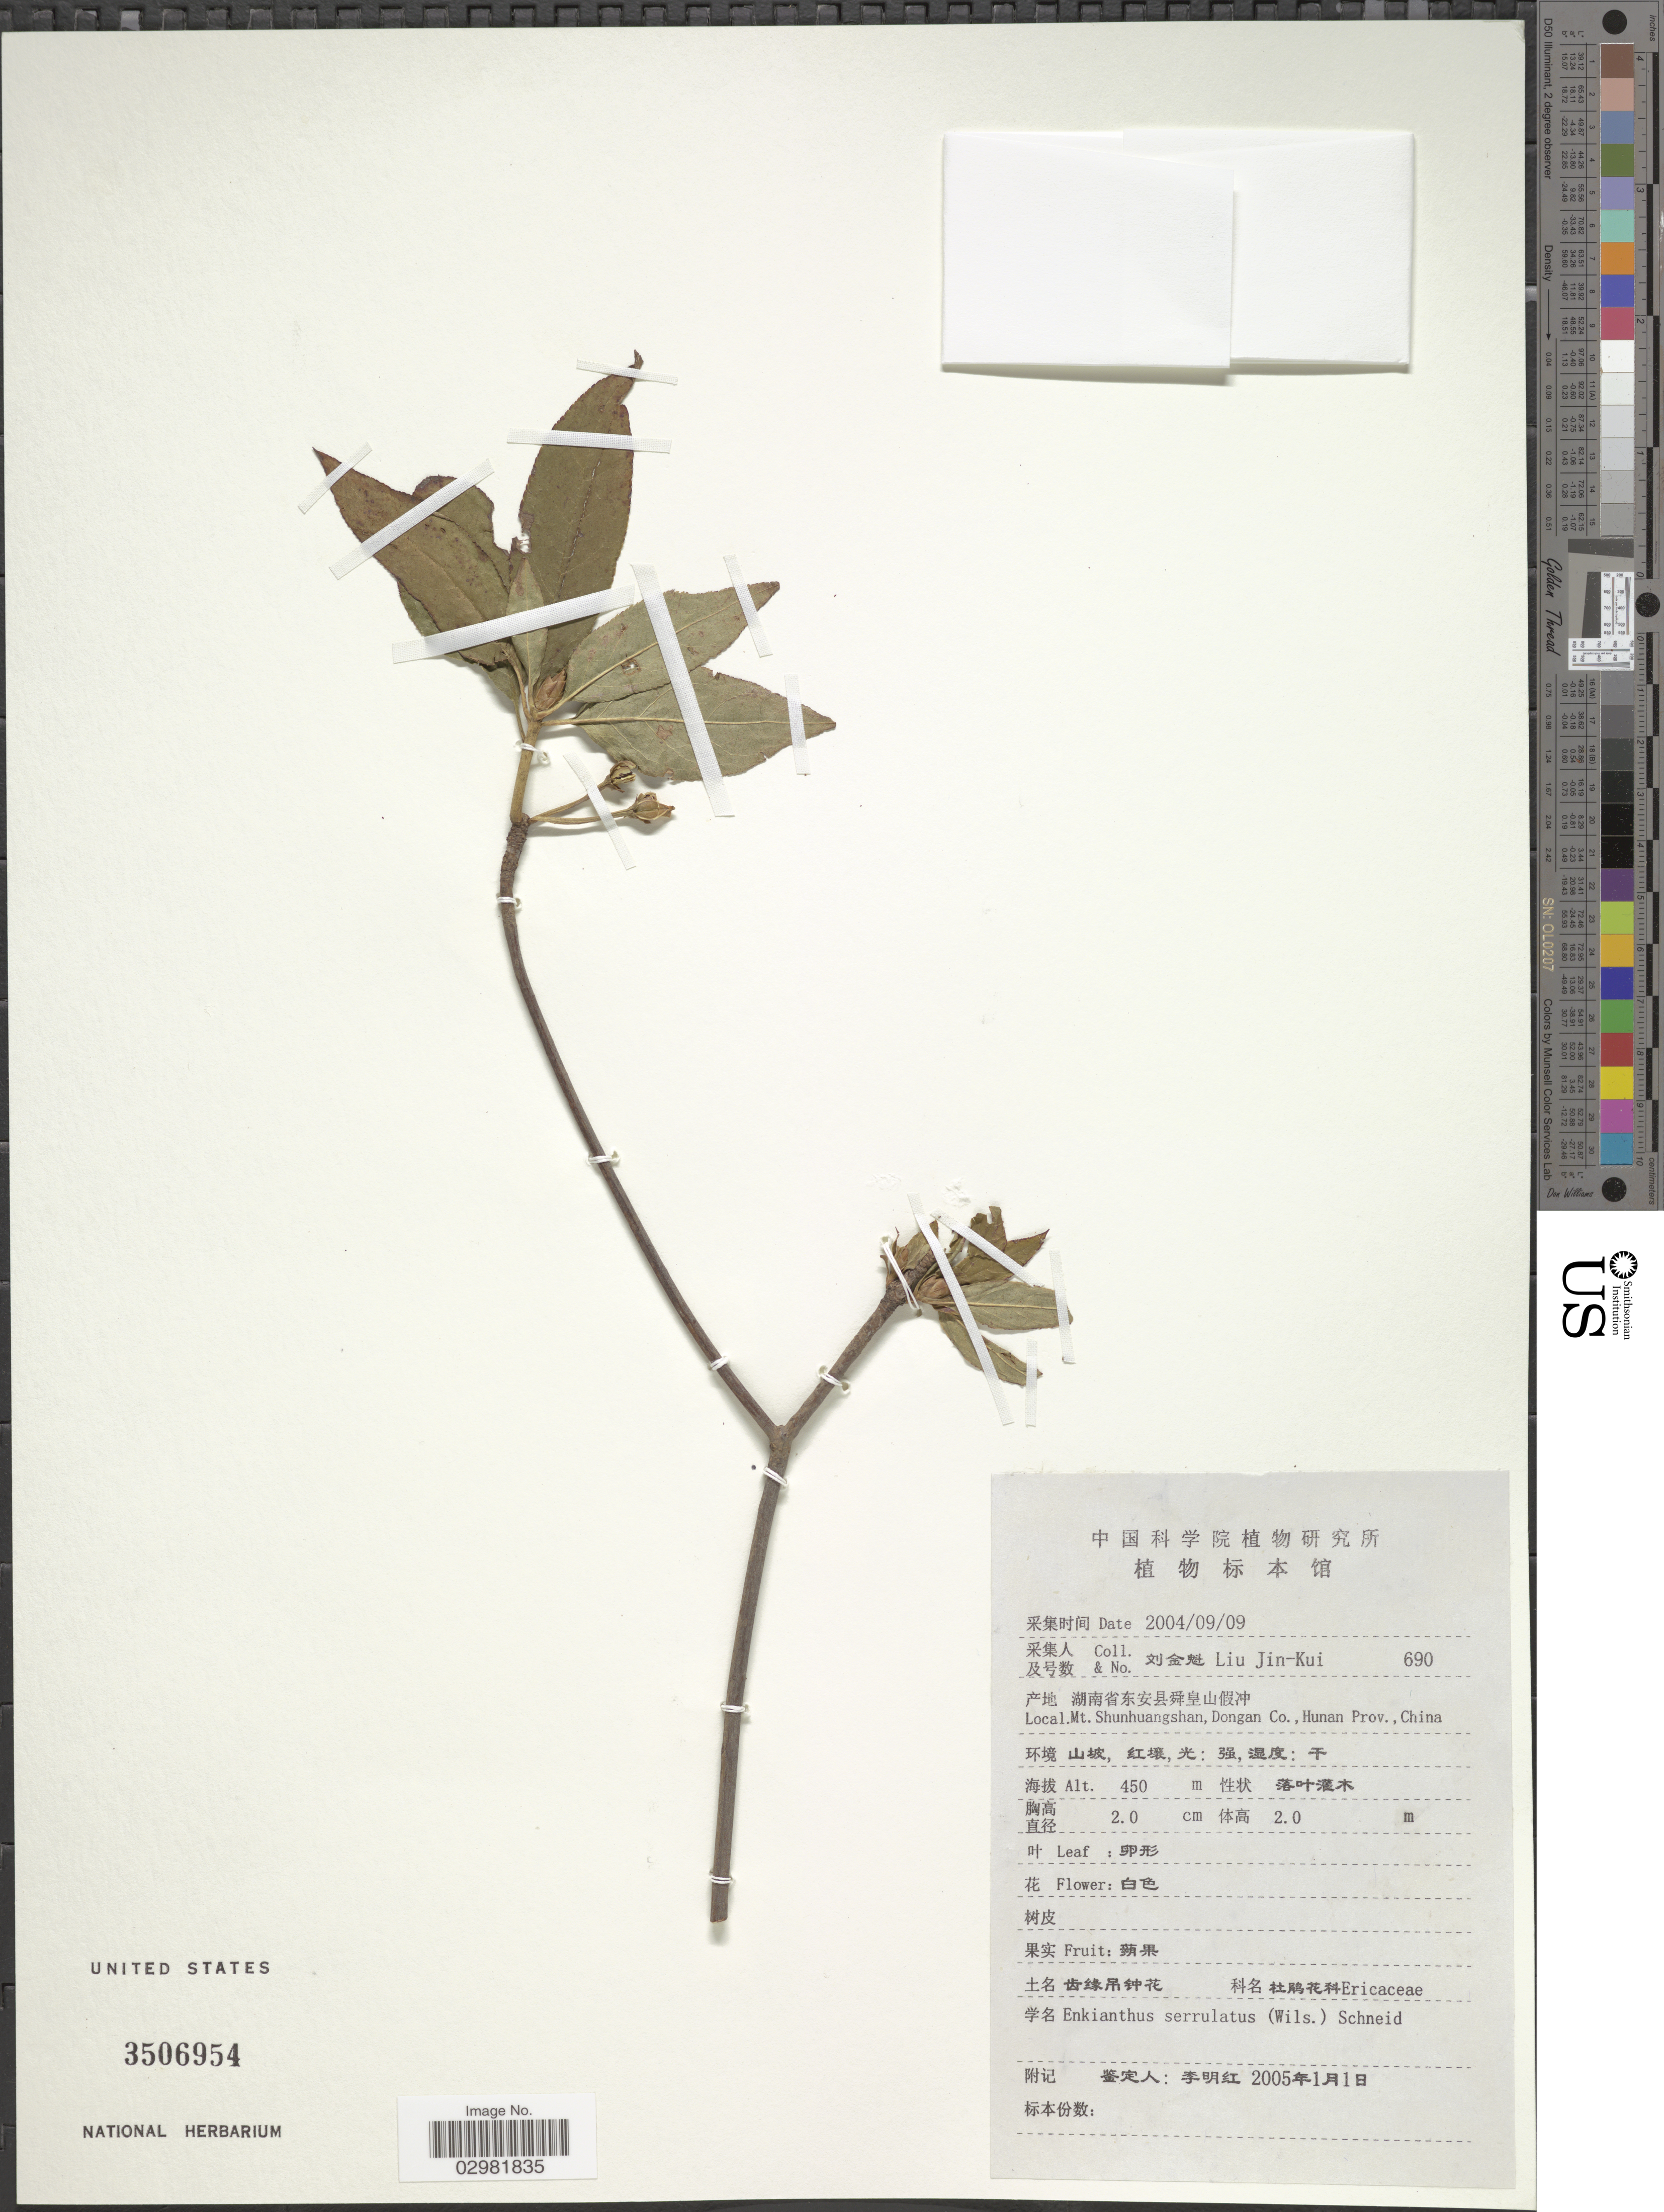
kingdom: Plantae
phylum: Tracheophyta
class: Magnoliopsida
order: Ericales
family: Ericaceae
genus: Enkianthus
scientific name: Enkianthus serrulatus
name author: (E.H. Wilson) C.K. Schneid.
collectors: Liu Jin-Kui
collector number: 690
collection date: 2004-09-09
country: China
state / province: Hunan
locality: Mt. Shunhuangshan, Dongan Co., Hunan Prov.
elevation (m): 450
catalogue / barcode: US 3506954